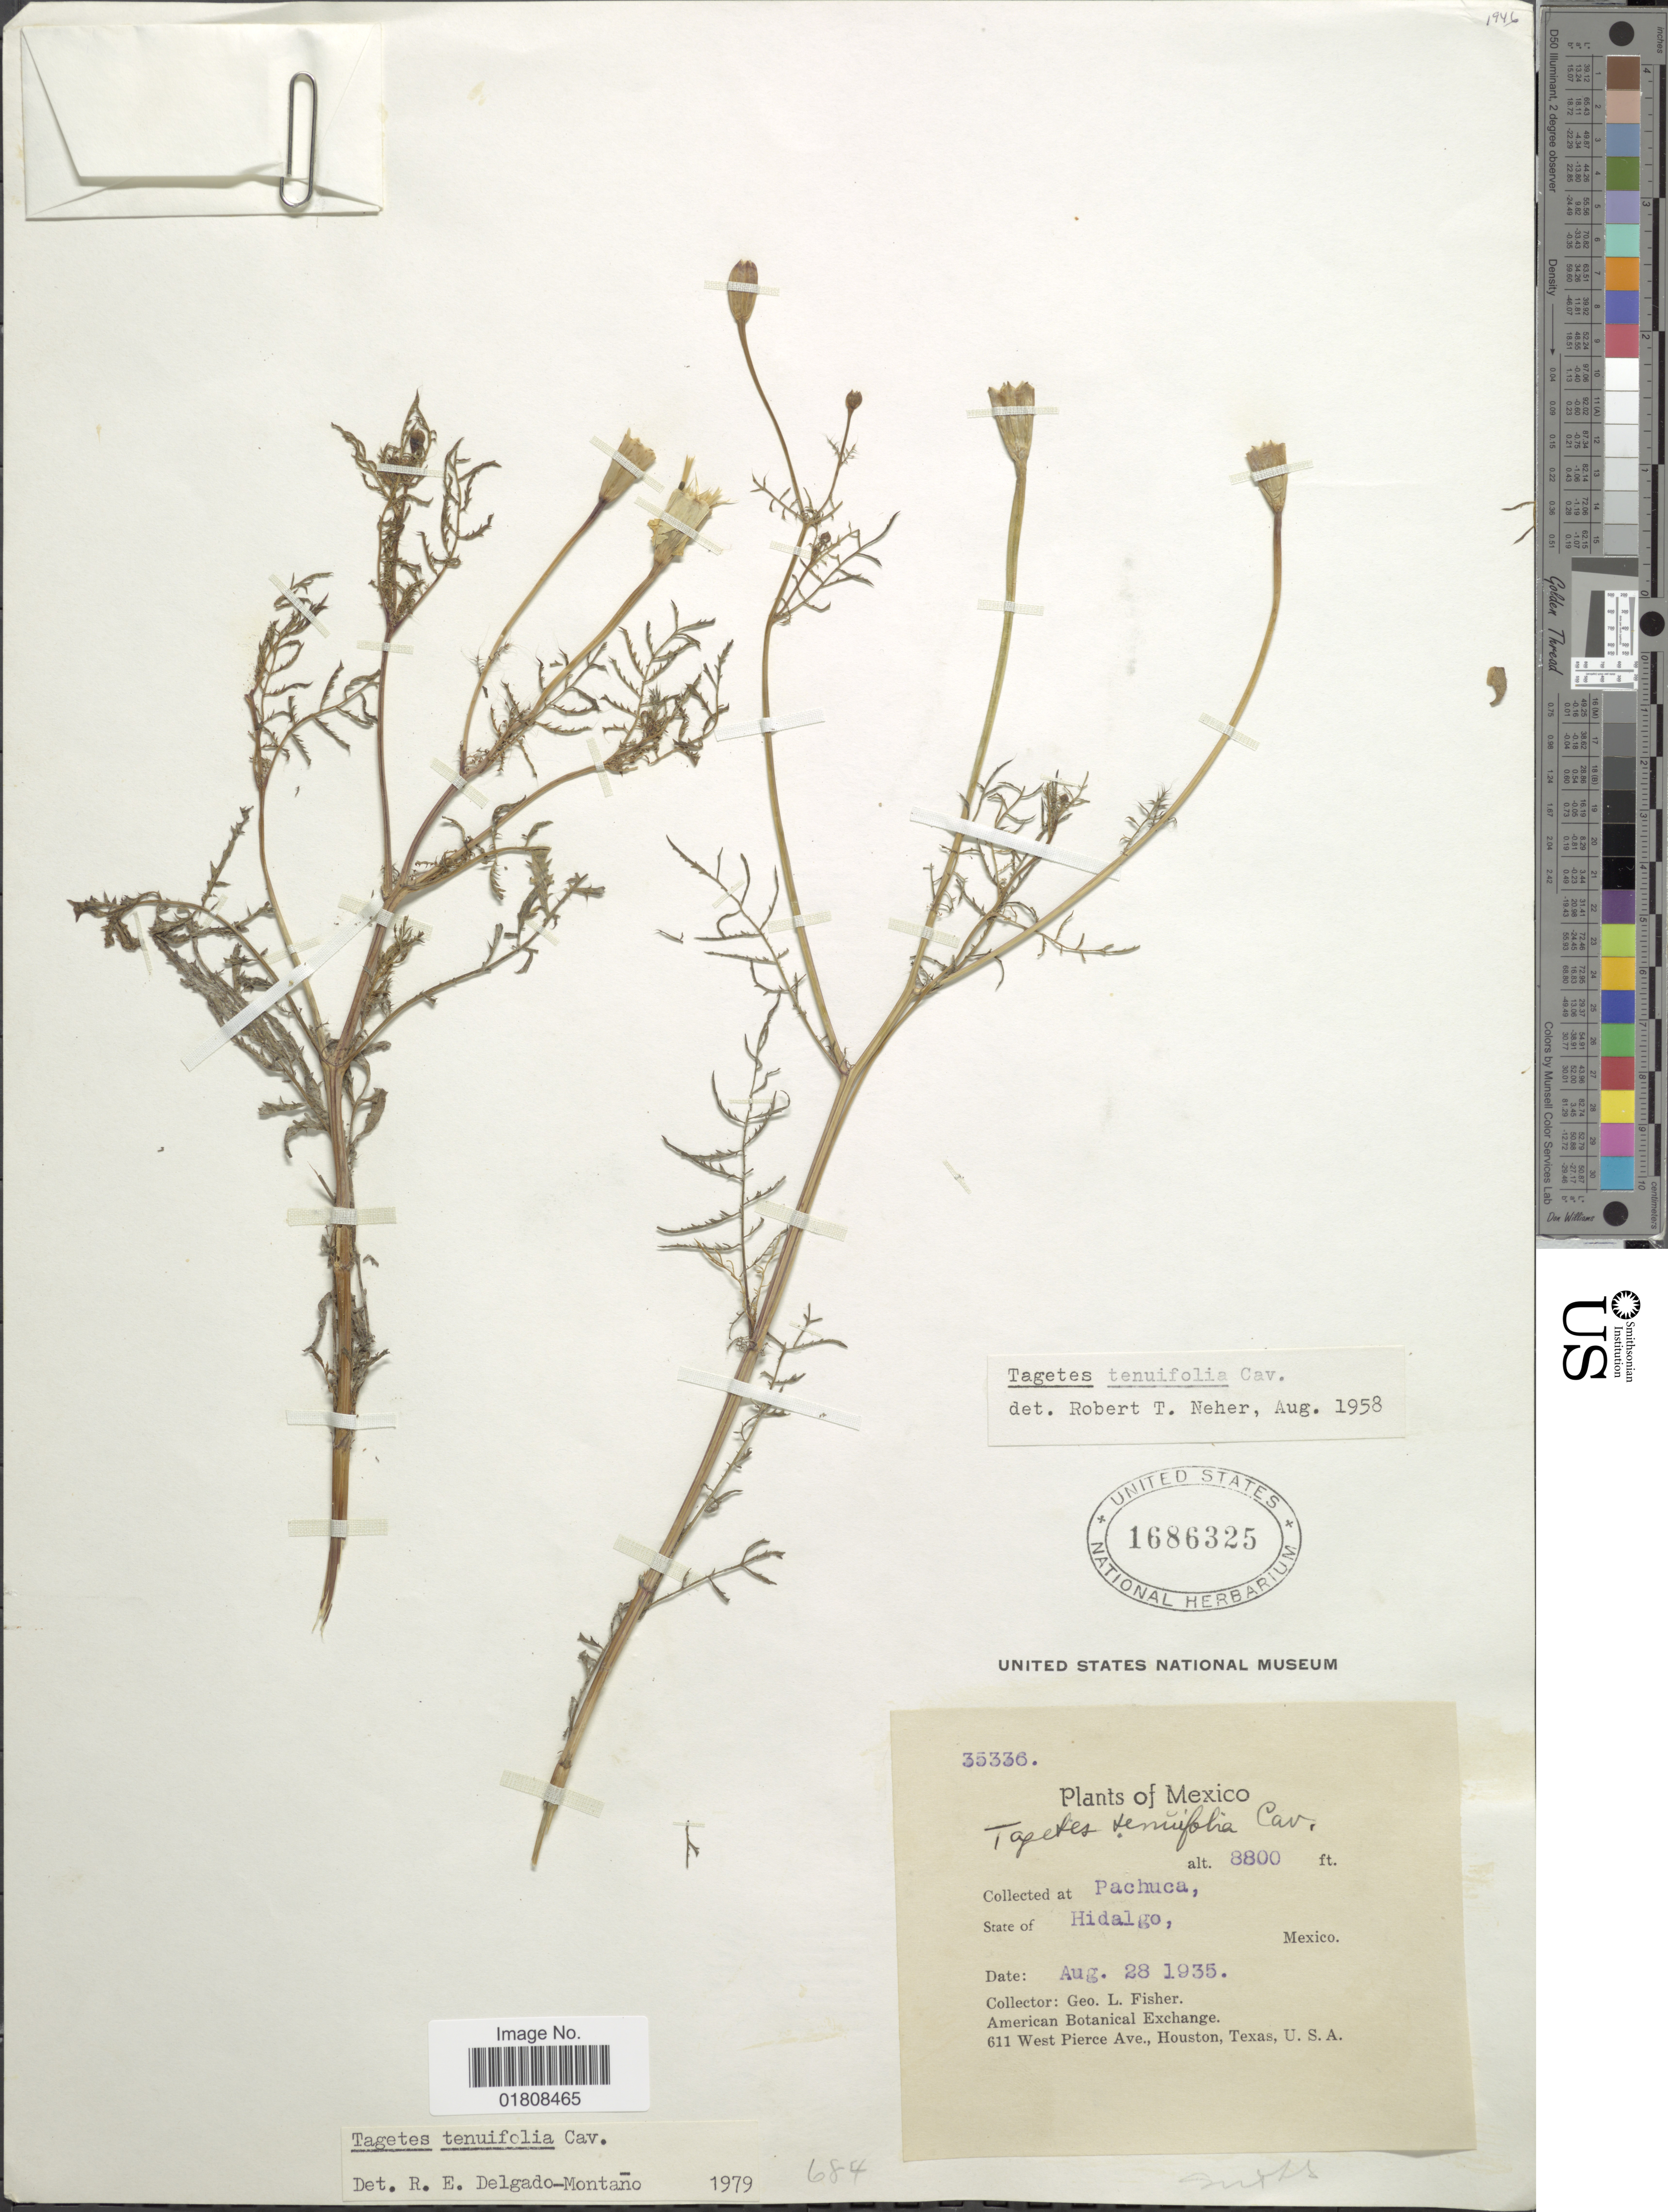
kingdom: Plantae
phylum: Tracheophyta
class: Magnoliopsida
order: Asterales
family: Asteraceae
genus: Tagetes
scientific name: Tagetes tenuifolia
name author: Cav.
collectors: G. L. Fisher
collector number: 35336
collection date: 1935-08-28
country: Mexico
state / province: Hidalgo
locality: Pachuca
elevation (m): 2682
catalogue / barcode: US 1686325